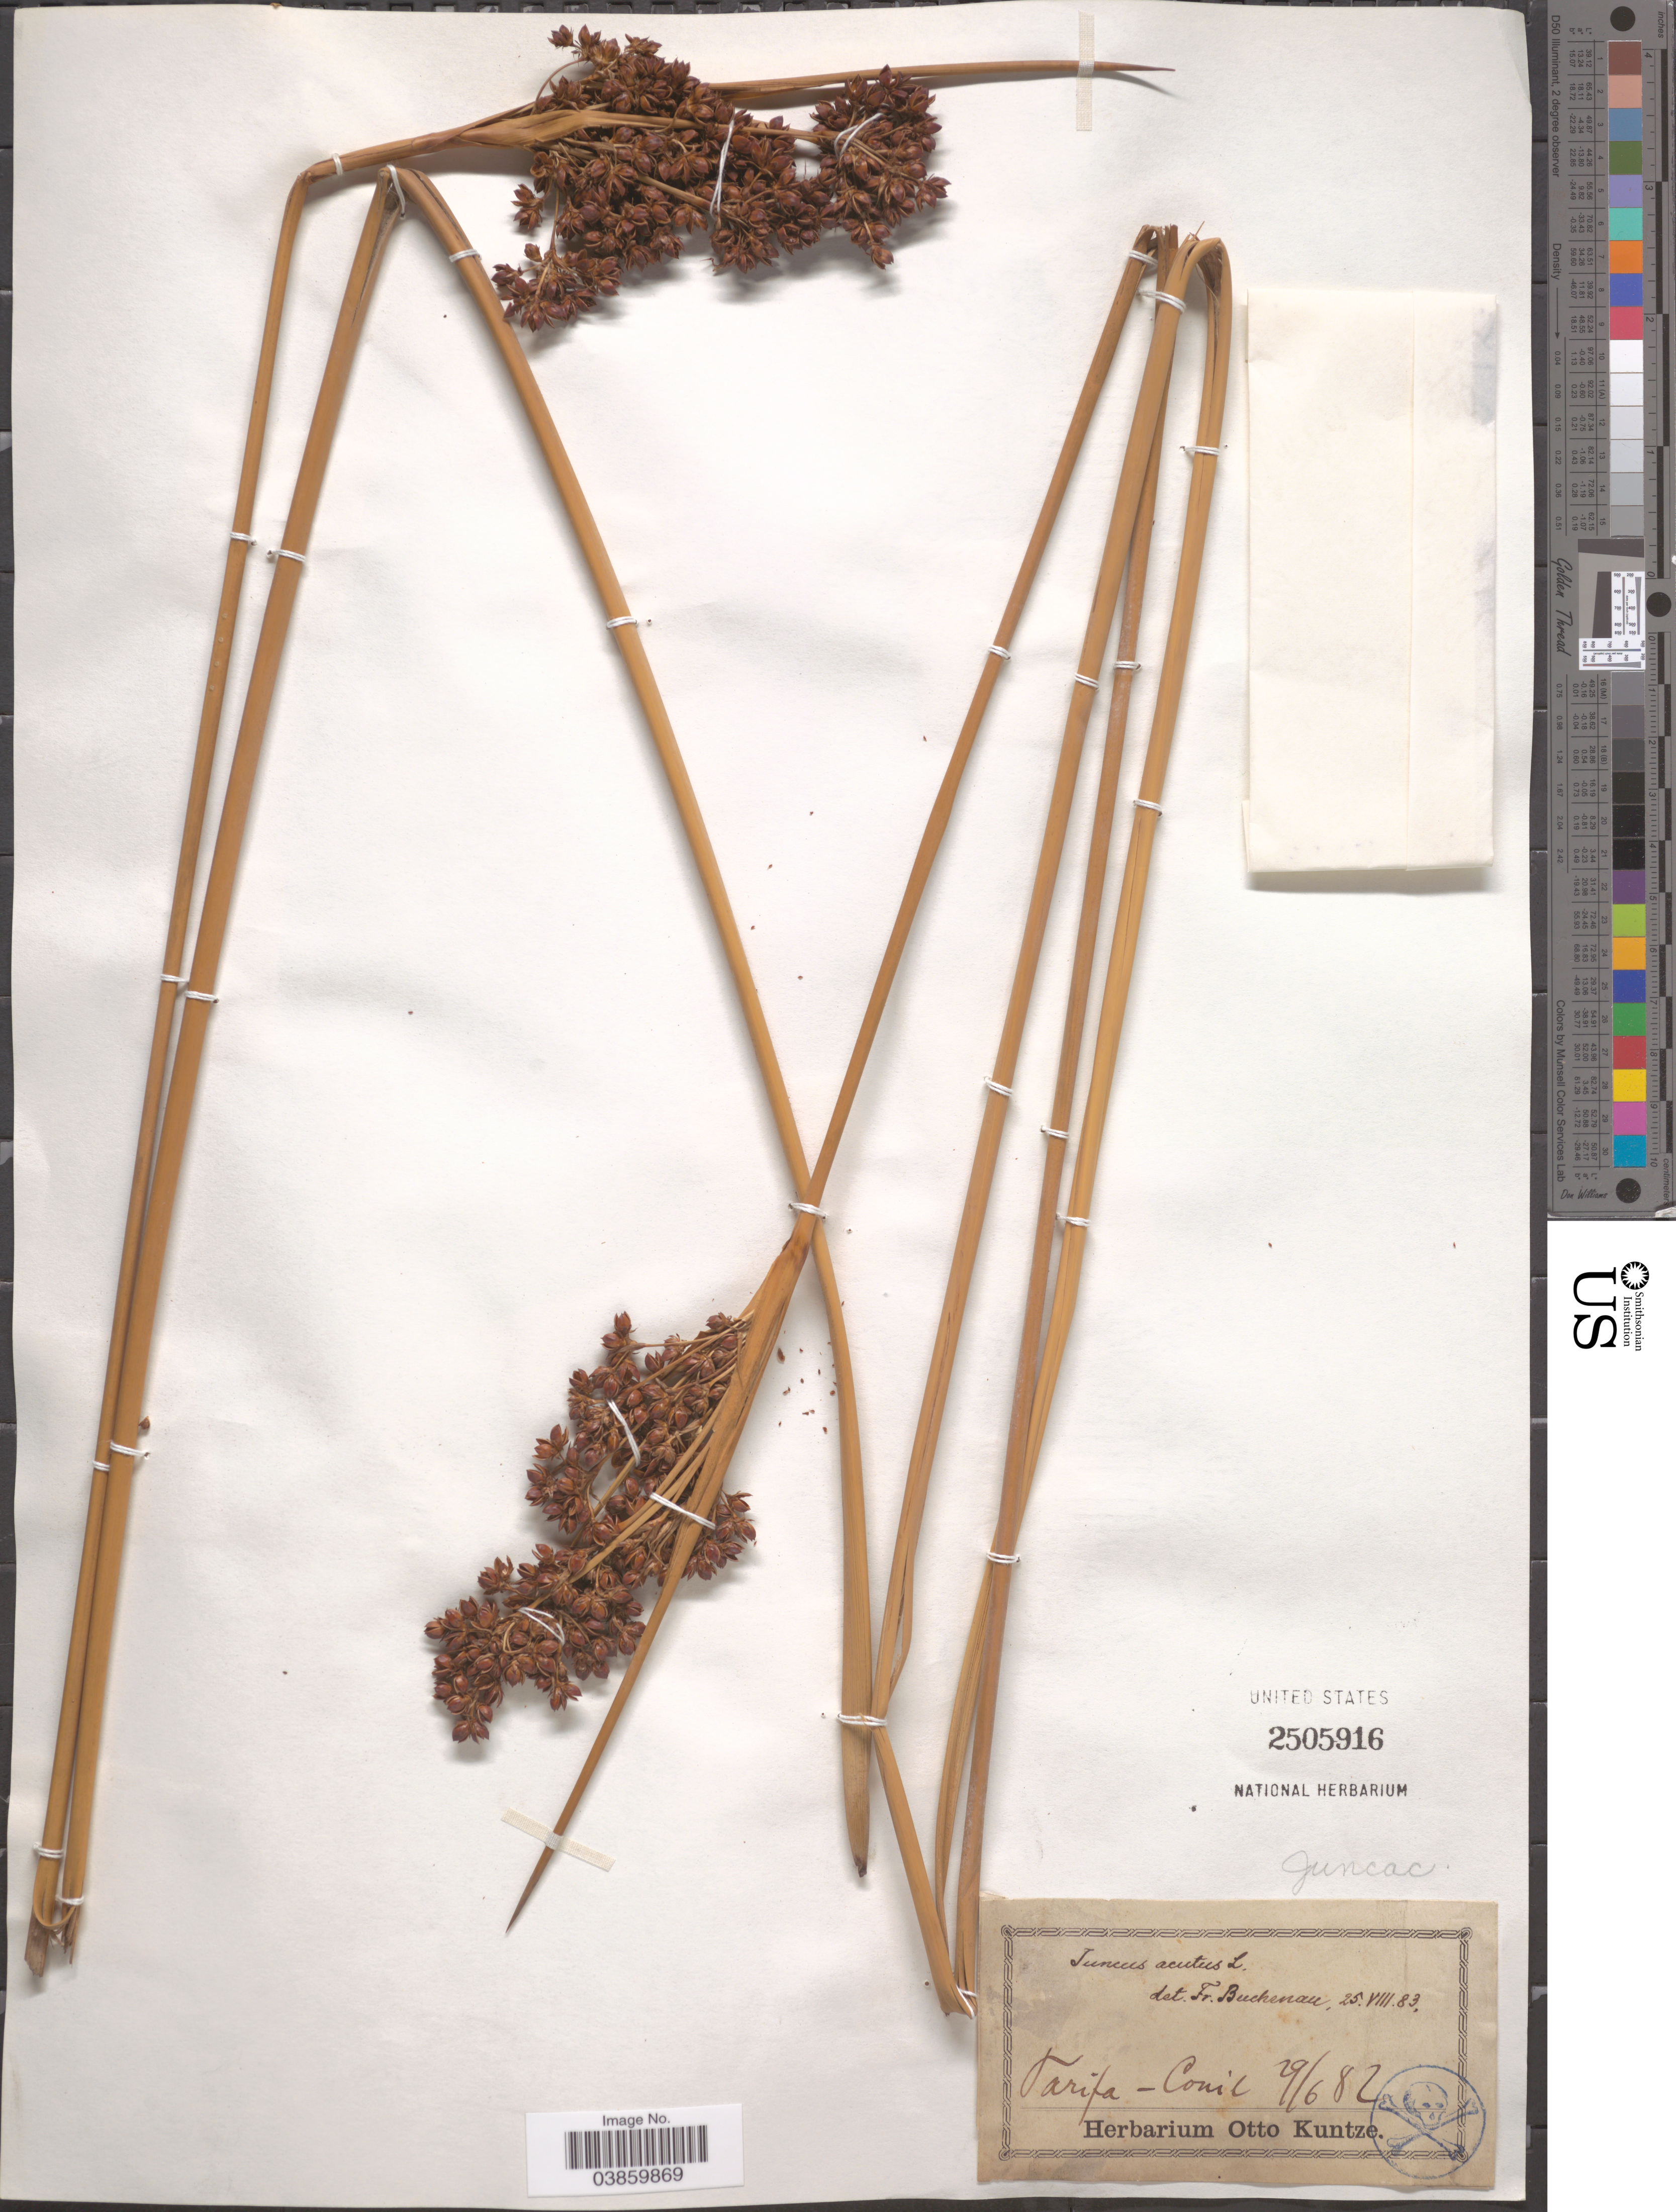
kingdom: Plantae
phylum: Tracheophyta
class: Liliopsida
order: Poales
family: Juncaceae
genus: Juncus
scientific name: Juncus acutus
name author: L.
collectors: ex herb. Otto Kuntze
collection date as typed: Transcribed d/m/y: 29/6/82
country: Spain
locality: Tarifa - Conil.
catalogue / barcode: US 2505916